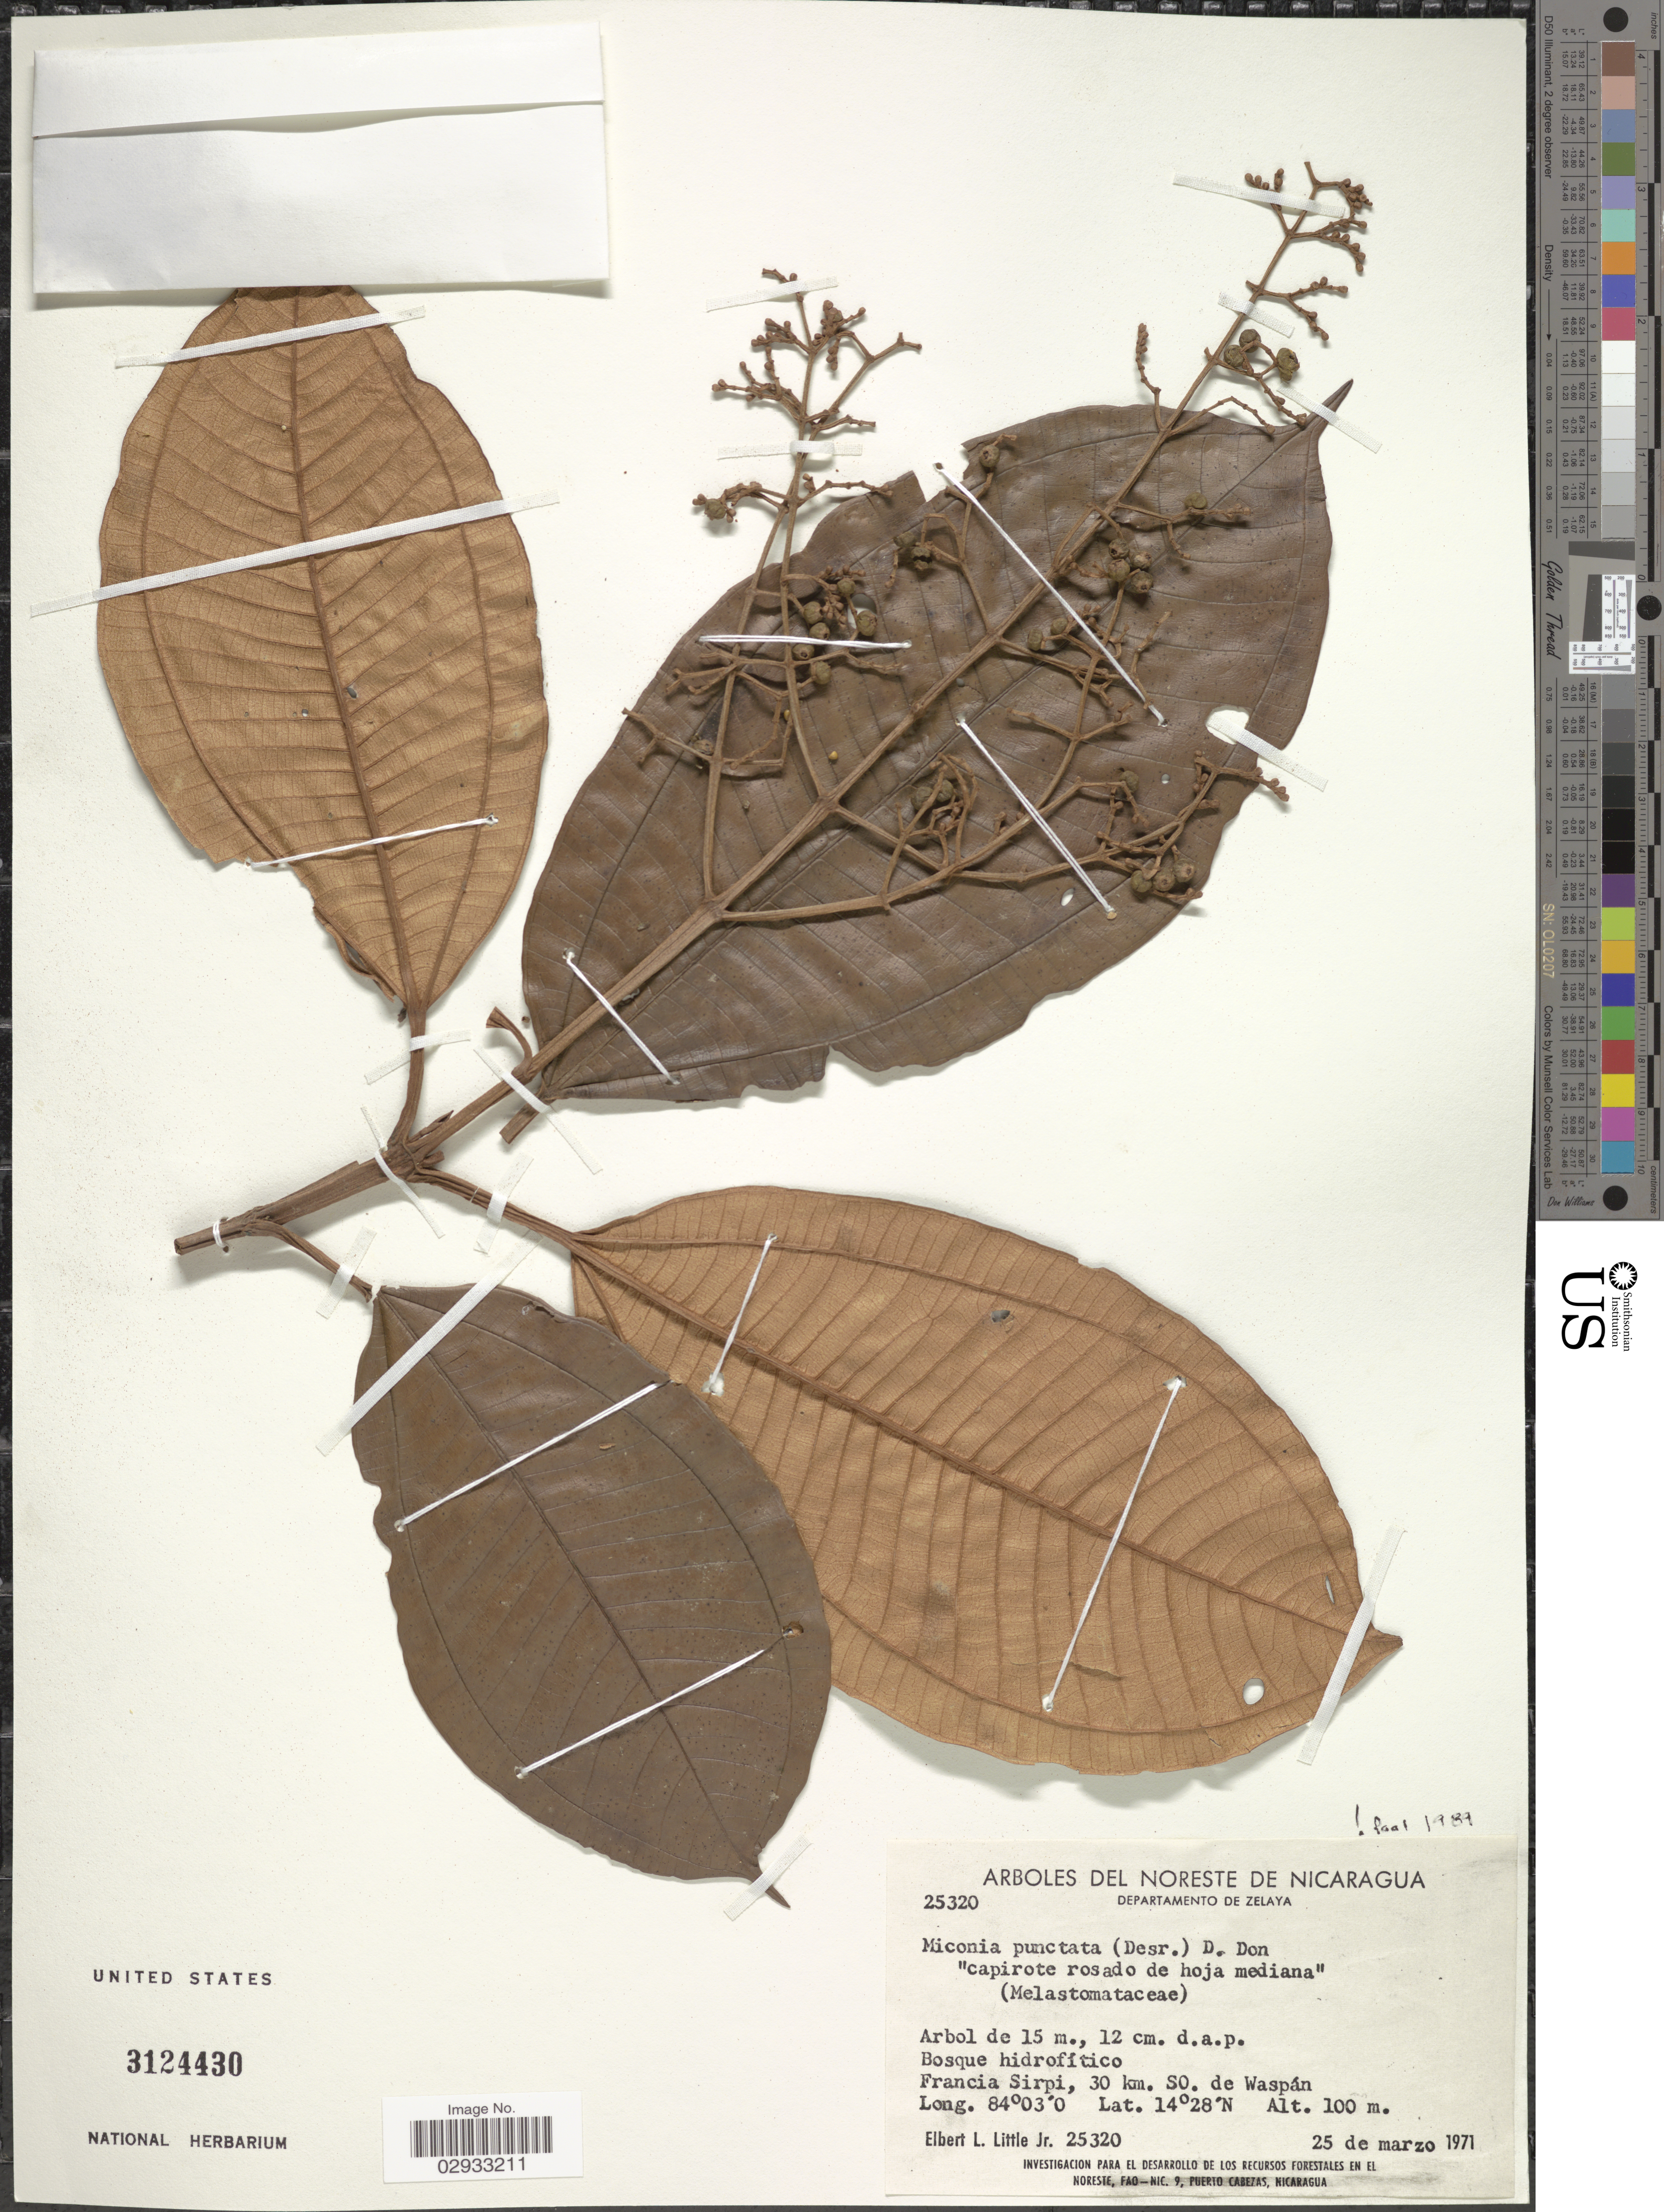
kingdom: Plantae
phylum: Tracheophyta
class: Magnoliopsida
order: Myrtales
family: Melastomataceae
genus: Miconia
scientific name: Miconia punctata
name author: (Desr.) D. Don ex DC.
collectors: E. L. Little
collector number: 25320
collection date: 1971-03-25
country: Nicaragua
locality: Departamento de Zelaya. Francia Sirpi, 30 km. SO. de Waspán.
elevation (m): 100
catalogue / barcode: US 3124430